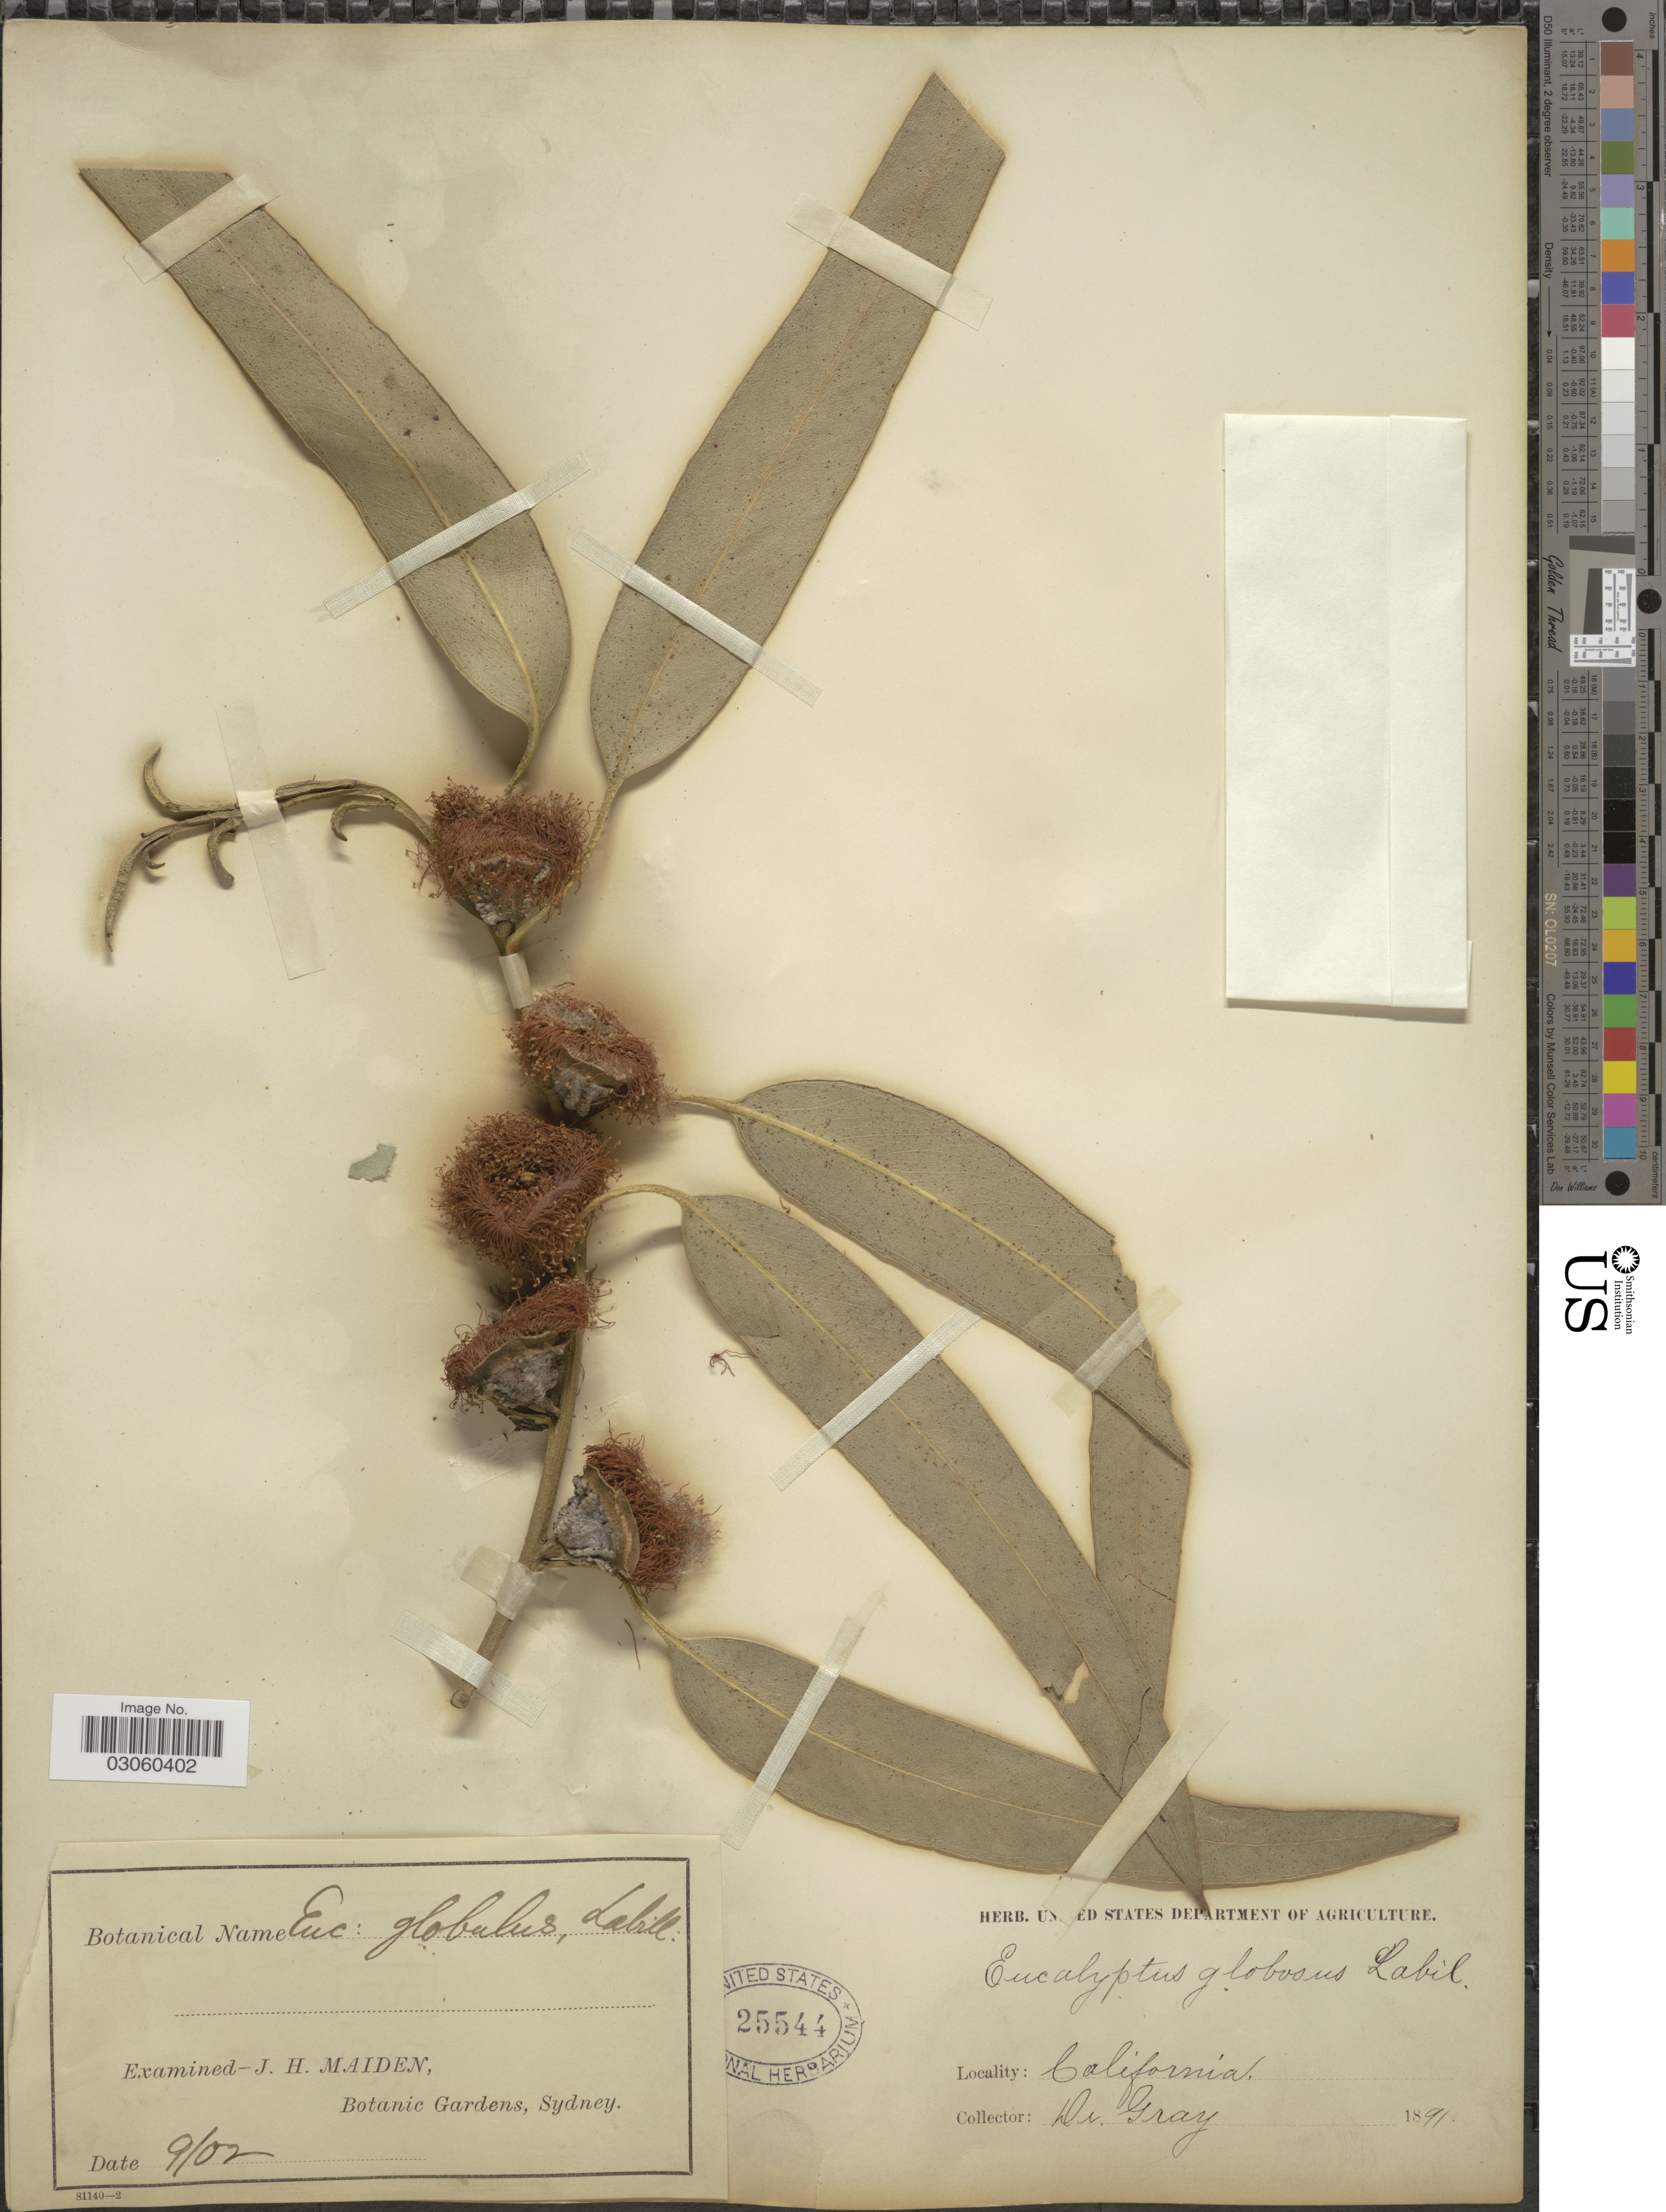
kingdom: Plantae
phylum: Tracheophyta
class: Magnoliopsida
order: Myrtales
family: Myrtaceae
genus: Eucalyptus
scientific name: Eucalyptus globulus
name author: Labill.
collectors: -- Gray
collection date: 1891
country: United States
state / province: California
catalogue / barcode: US 25544